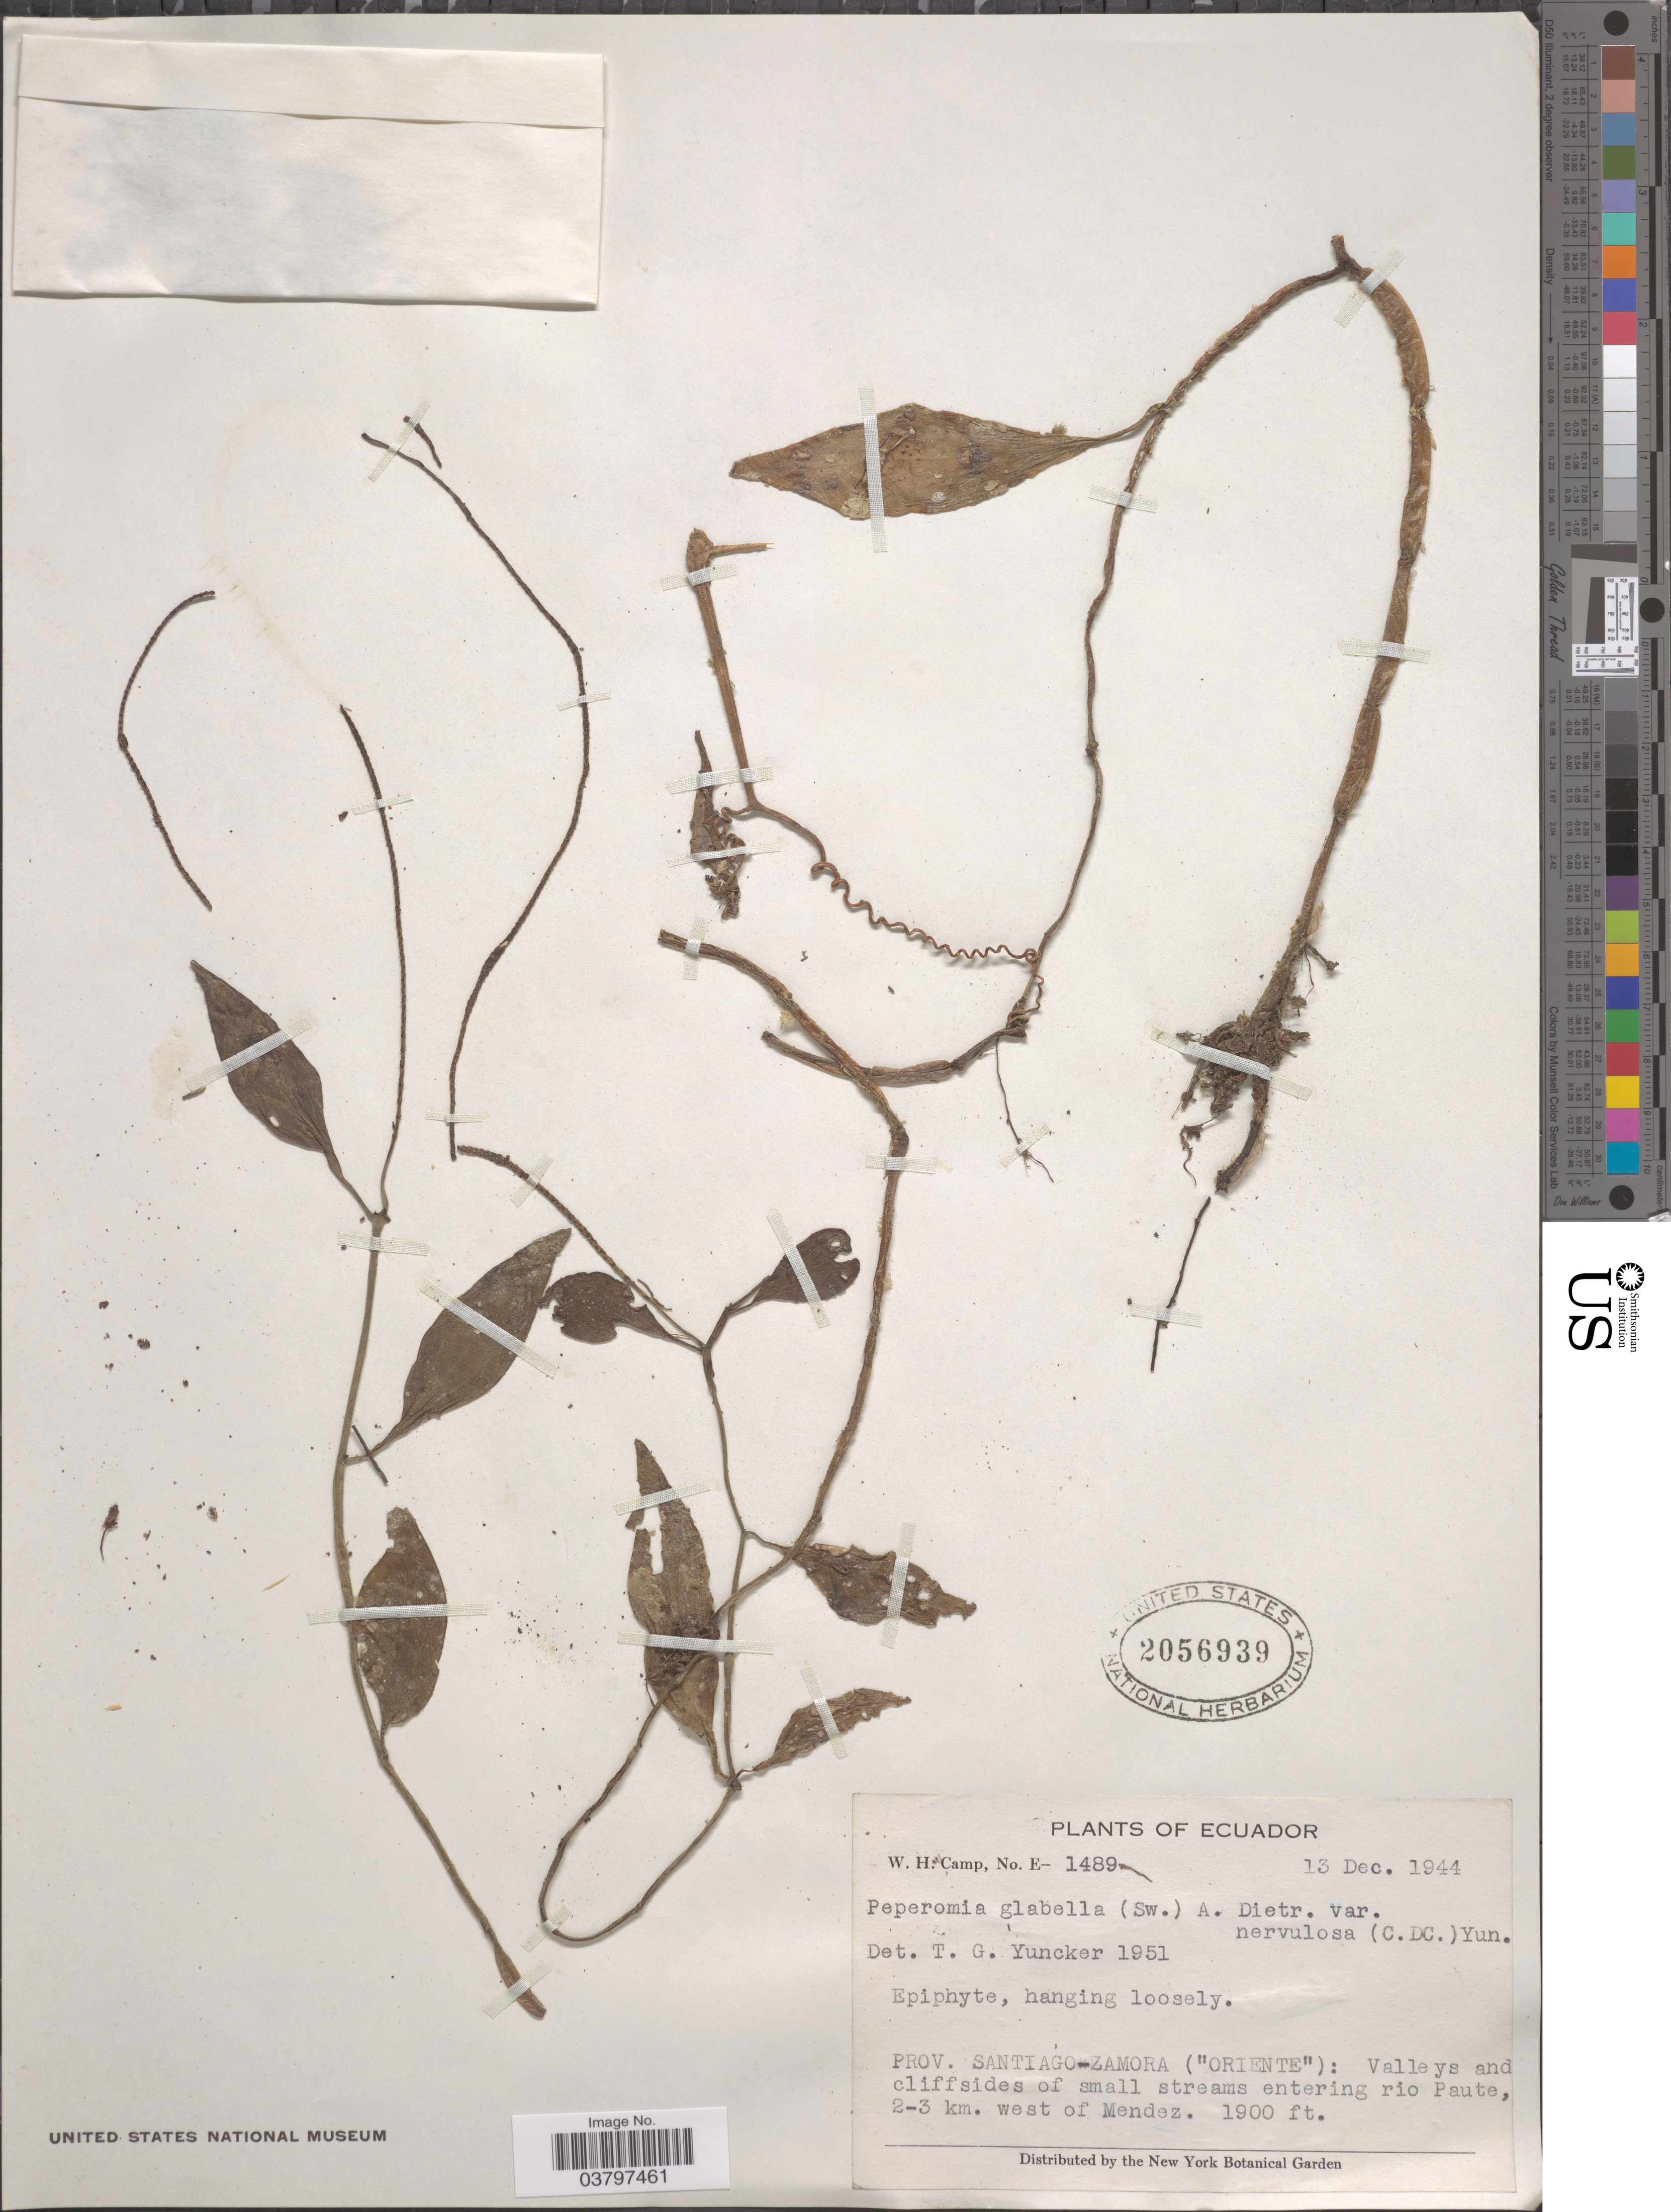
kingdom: Plantae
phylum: Tracheophyta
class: Magnoliopsida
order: Piperales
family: Piperaceae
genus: Peperomia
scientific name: Peperomia glabella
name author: (Sw.) A. Dietr.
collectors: W. H. Camp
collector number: E-1489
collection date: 1944-12-13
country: Ecuador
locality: Prov. SantiagoZamora ("Oriente"): Valleys and cliffsides of small streams entering rio Paute, 2-3 km. west of Mendez.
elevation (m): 579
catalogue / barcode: US 2056939